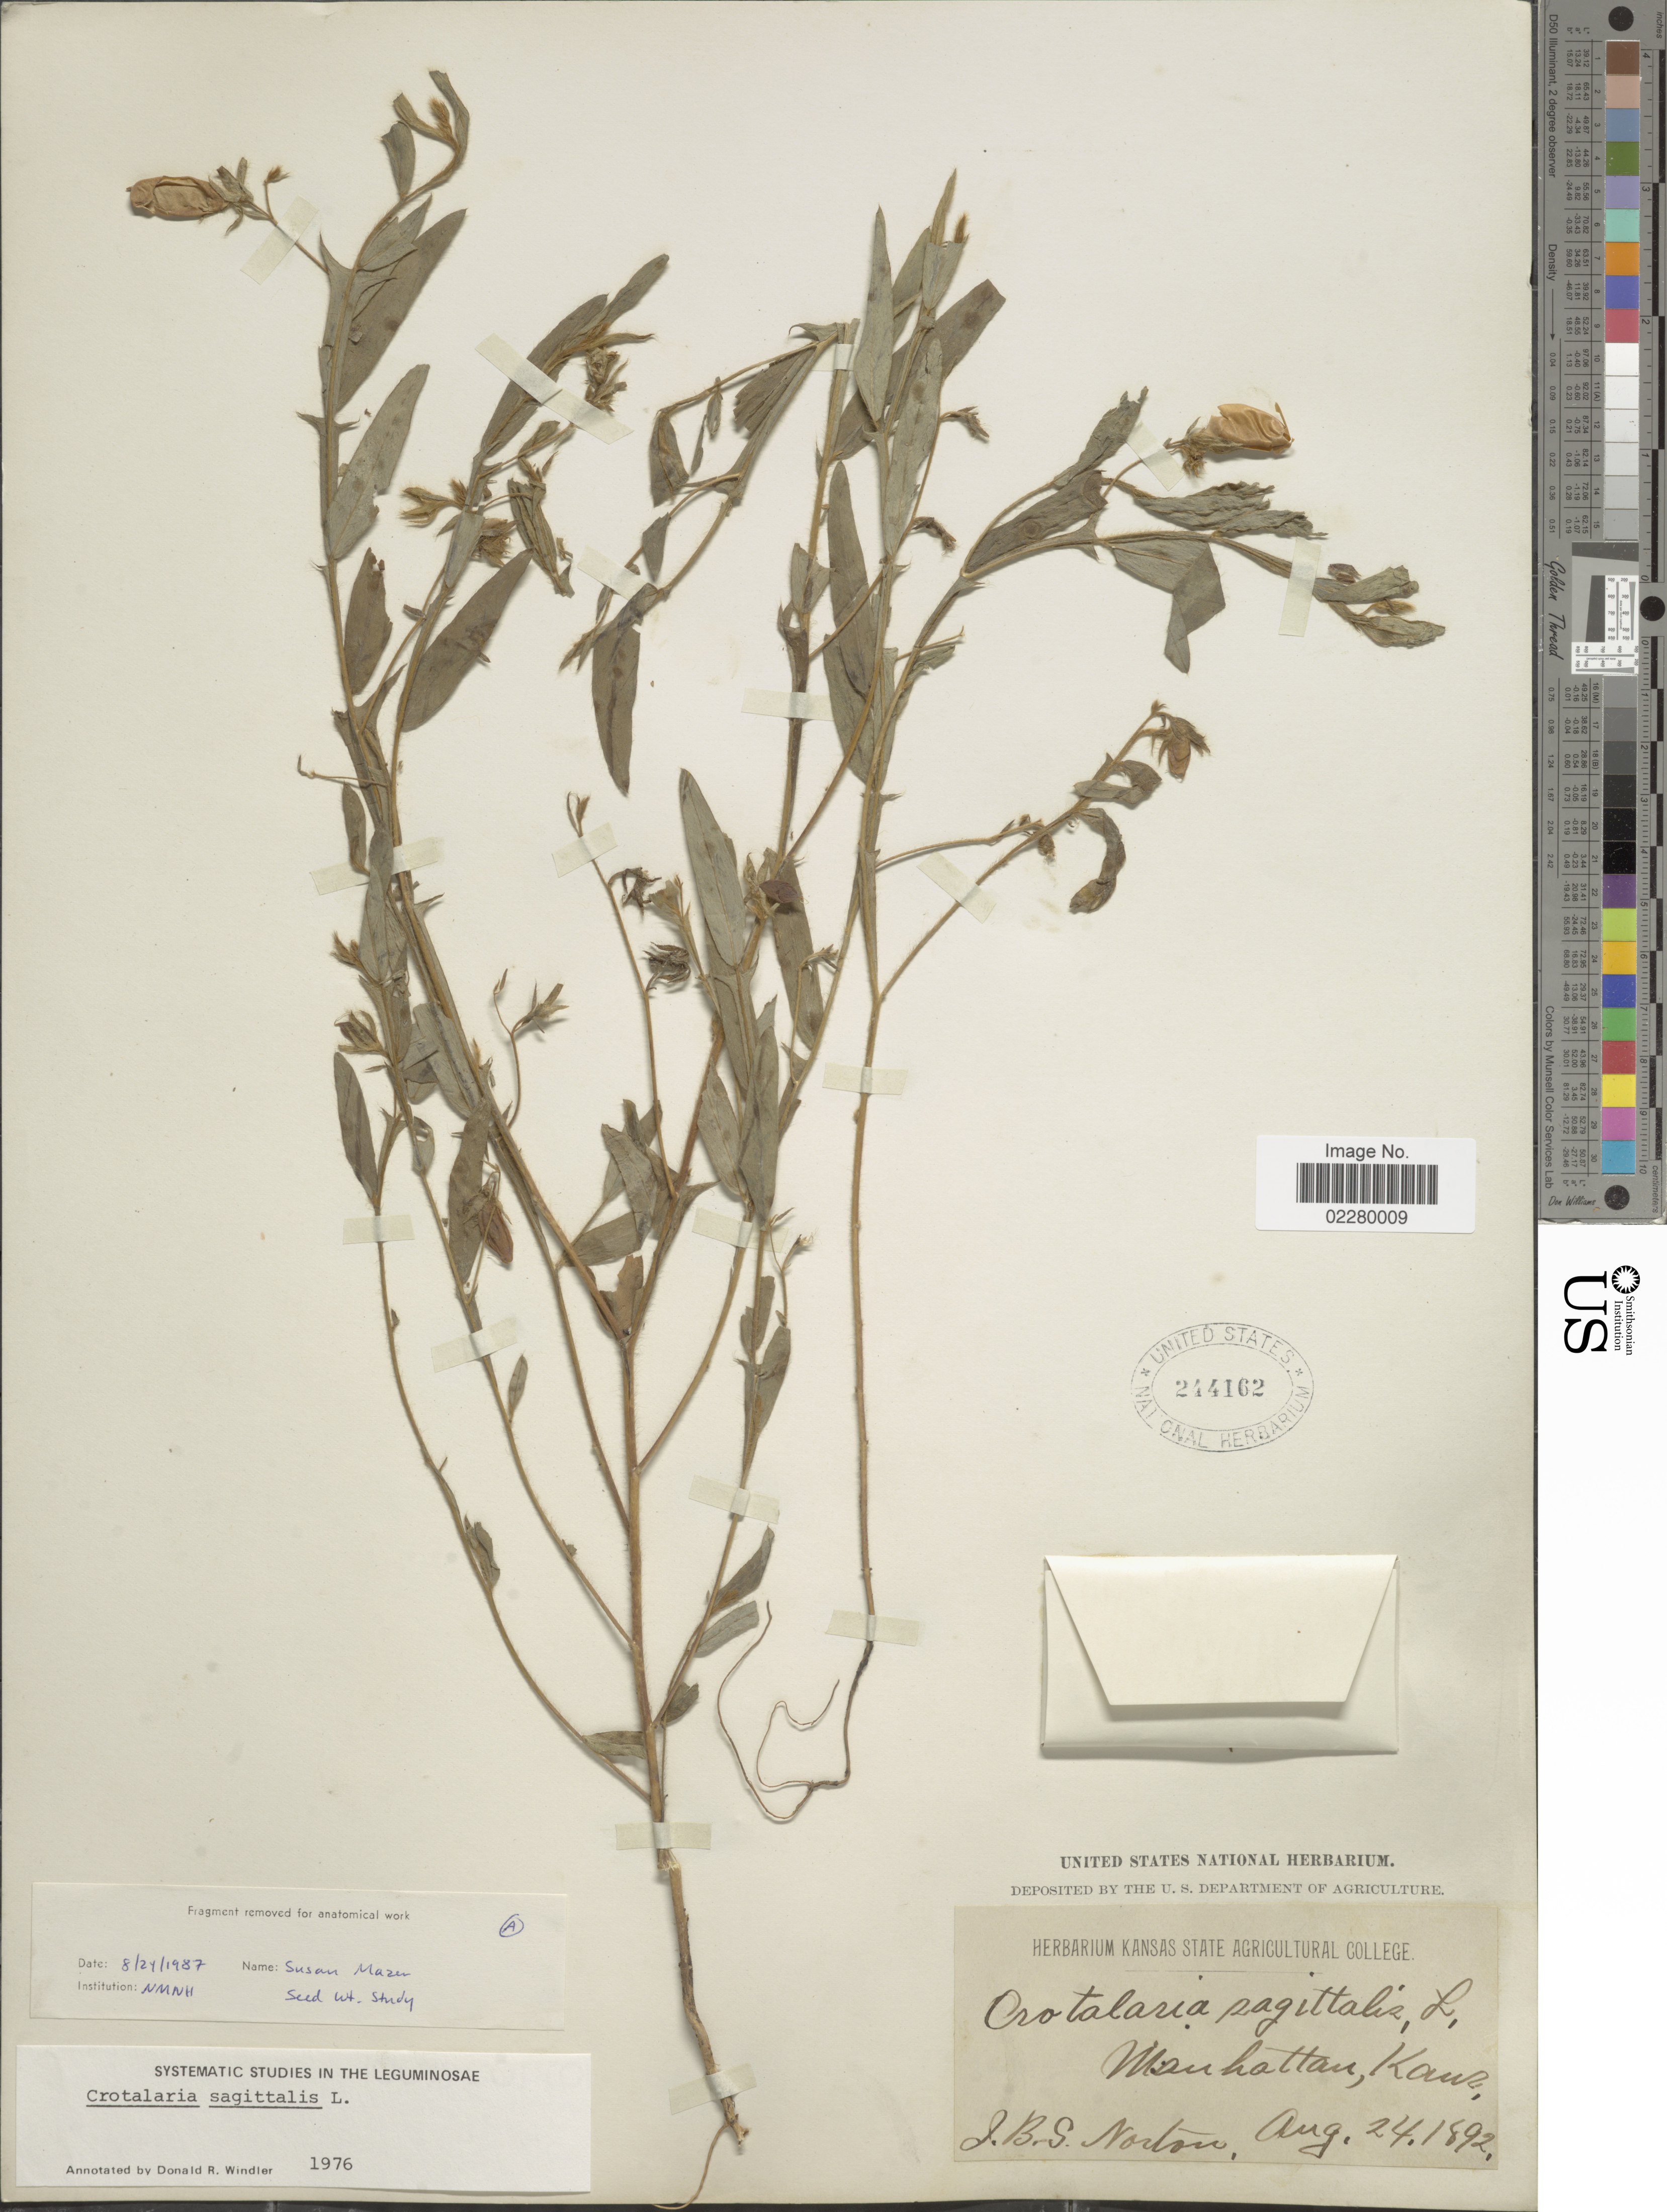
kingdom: Plantae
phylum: Tracheophyta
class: Magnoliopsida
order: Fabales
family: Fabaceae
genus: Crotalaria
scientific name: Crotalaria sagittalis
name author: L.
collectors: J. B. S. Norton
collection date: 1892-08-24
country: United States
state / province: Kansas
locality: Manhatten, Kans.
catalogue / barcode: US 244162